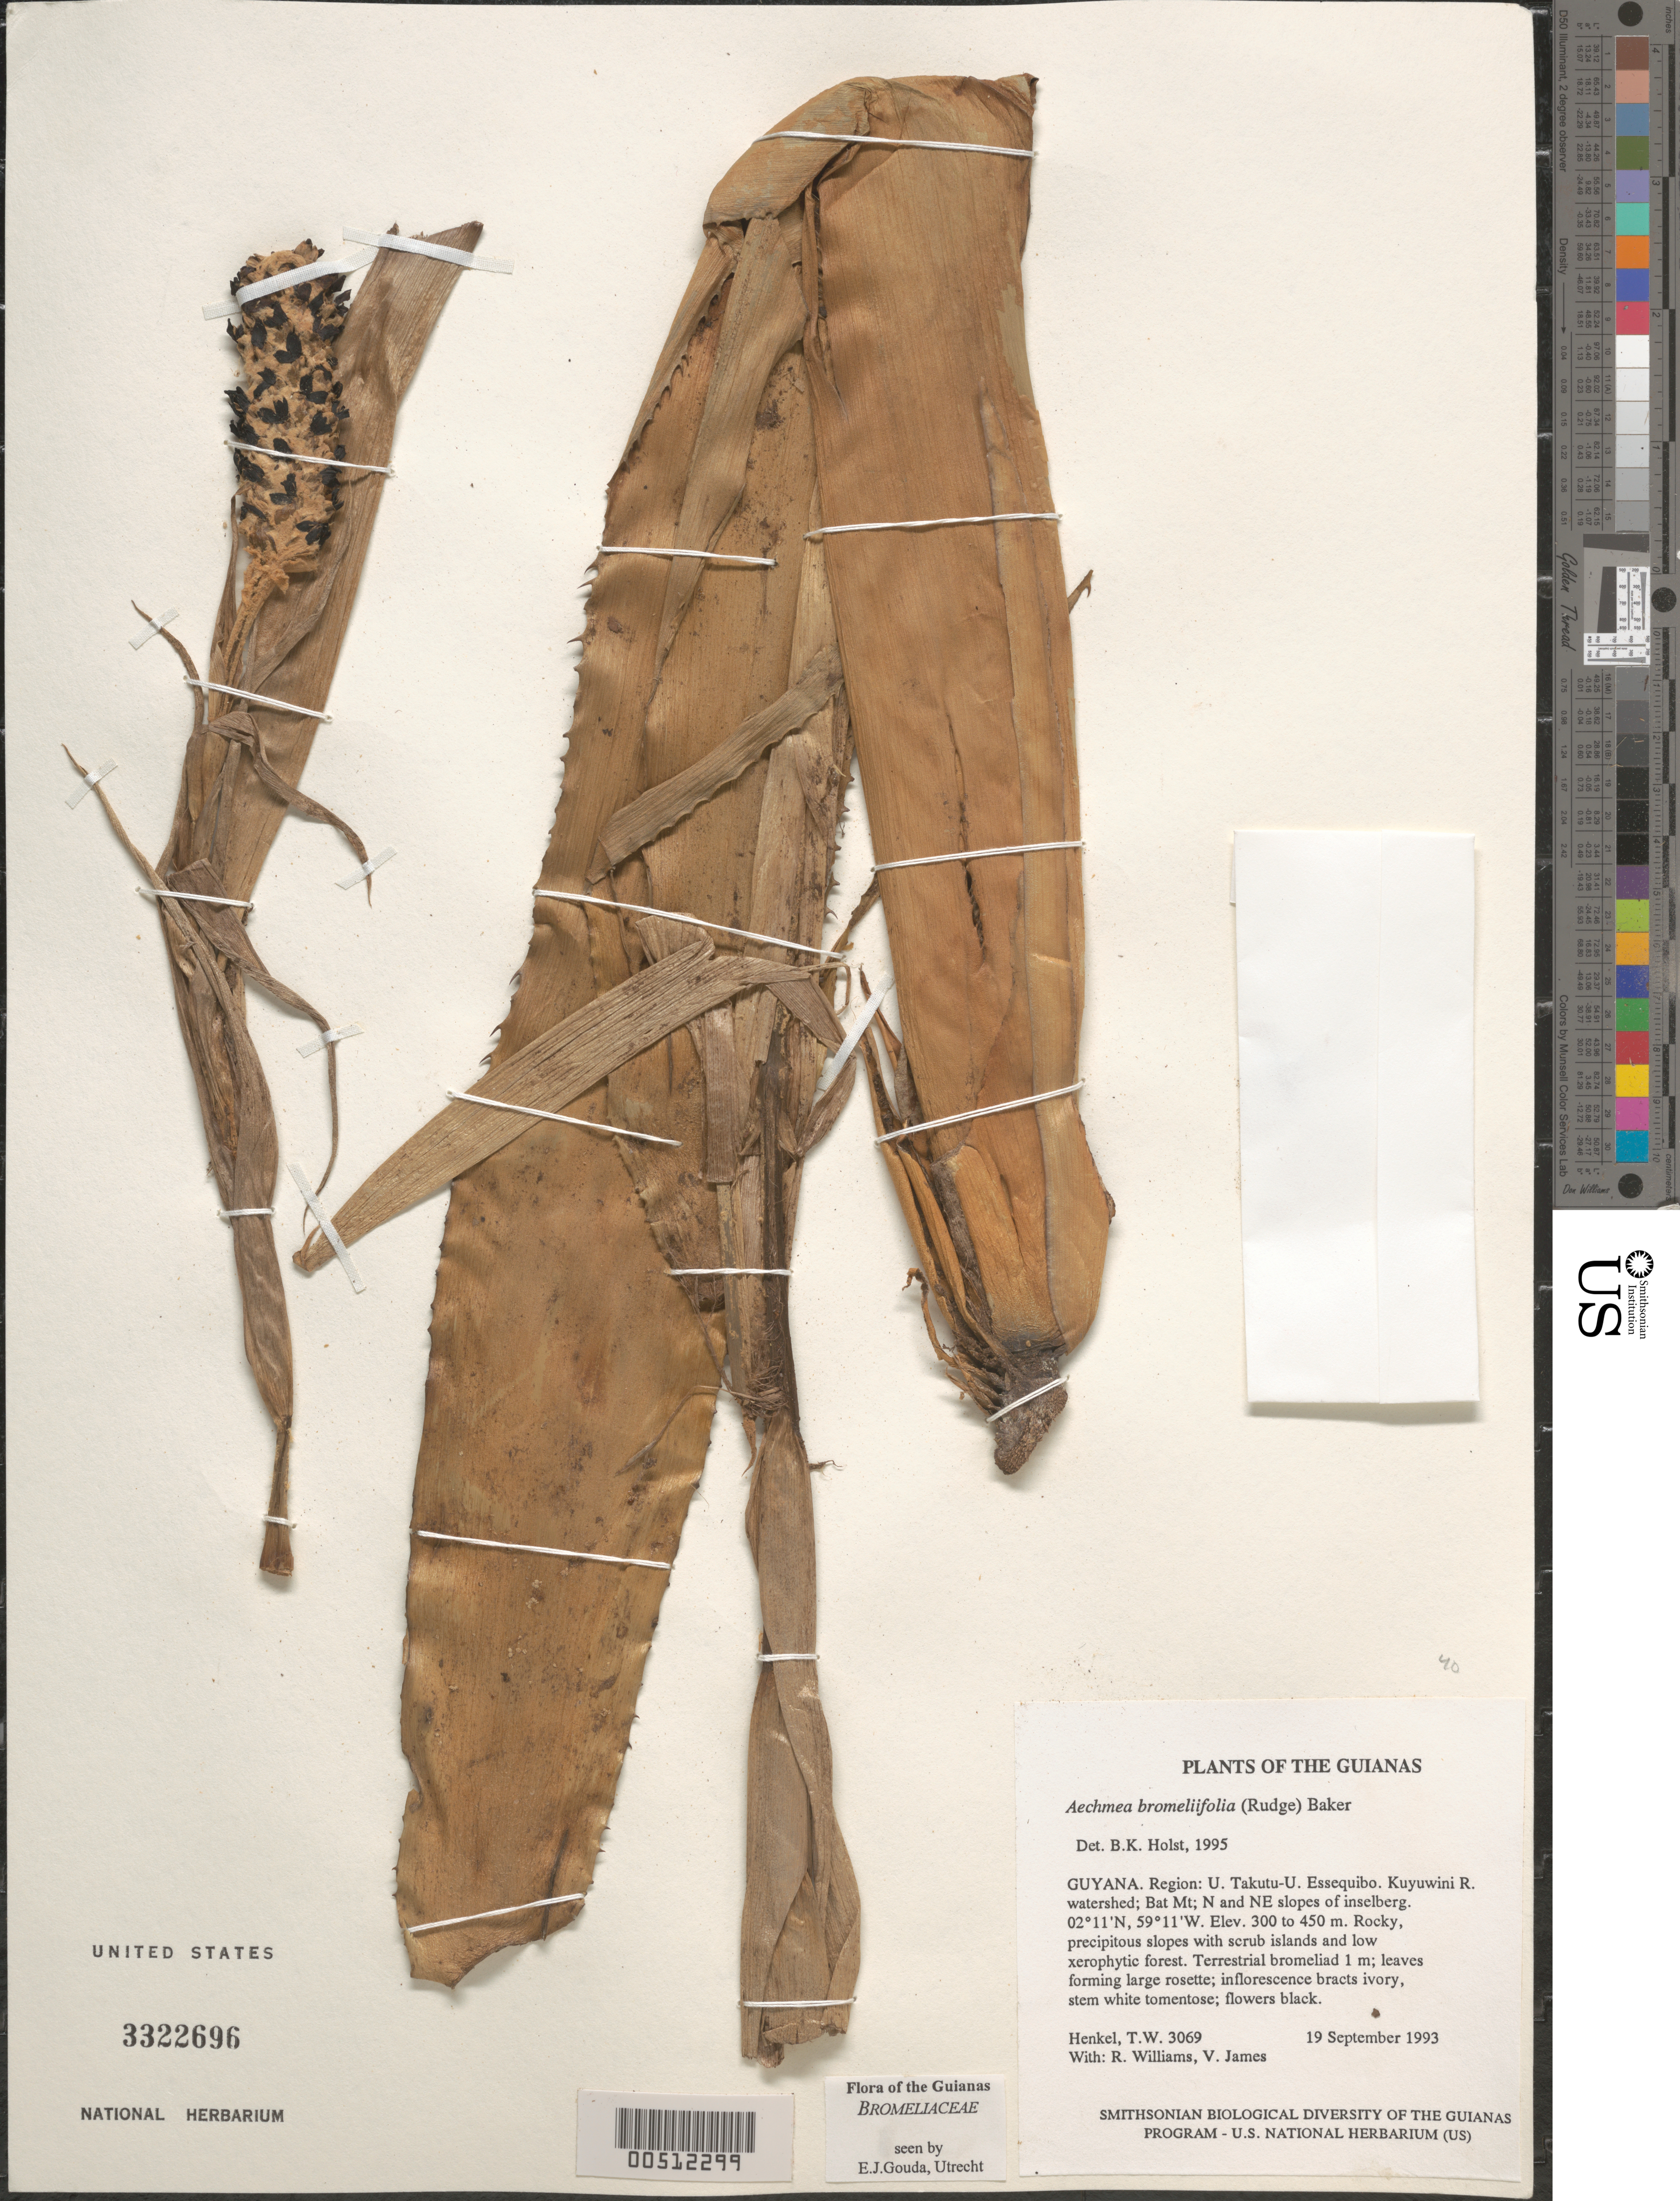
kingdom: Plantae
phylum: Tracheophyta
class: Liliopsida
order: Poales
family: Bromeliaceae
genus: Aechmea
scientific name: Aechmea bromeliifolia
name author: (Rudge) Baker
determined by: Holst, Bruce K.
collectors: T. Henkel, R. Williams & V. James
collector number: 3069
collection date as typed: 19 September 1993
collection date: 1993-09-19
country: Guyana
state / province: U. Takutu-U. Essequibo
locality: Kuyuwini R. watershed; Bat Mt; N and NE slopes of inselberg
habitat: Rocky, precipitous slopes with scrub islands and low xerophytic forest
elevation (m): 300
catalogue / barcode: US 3322696